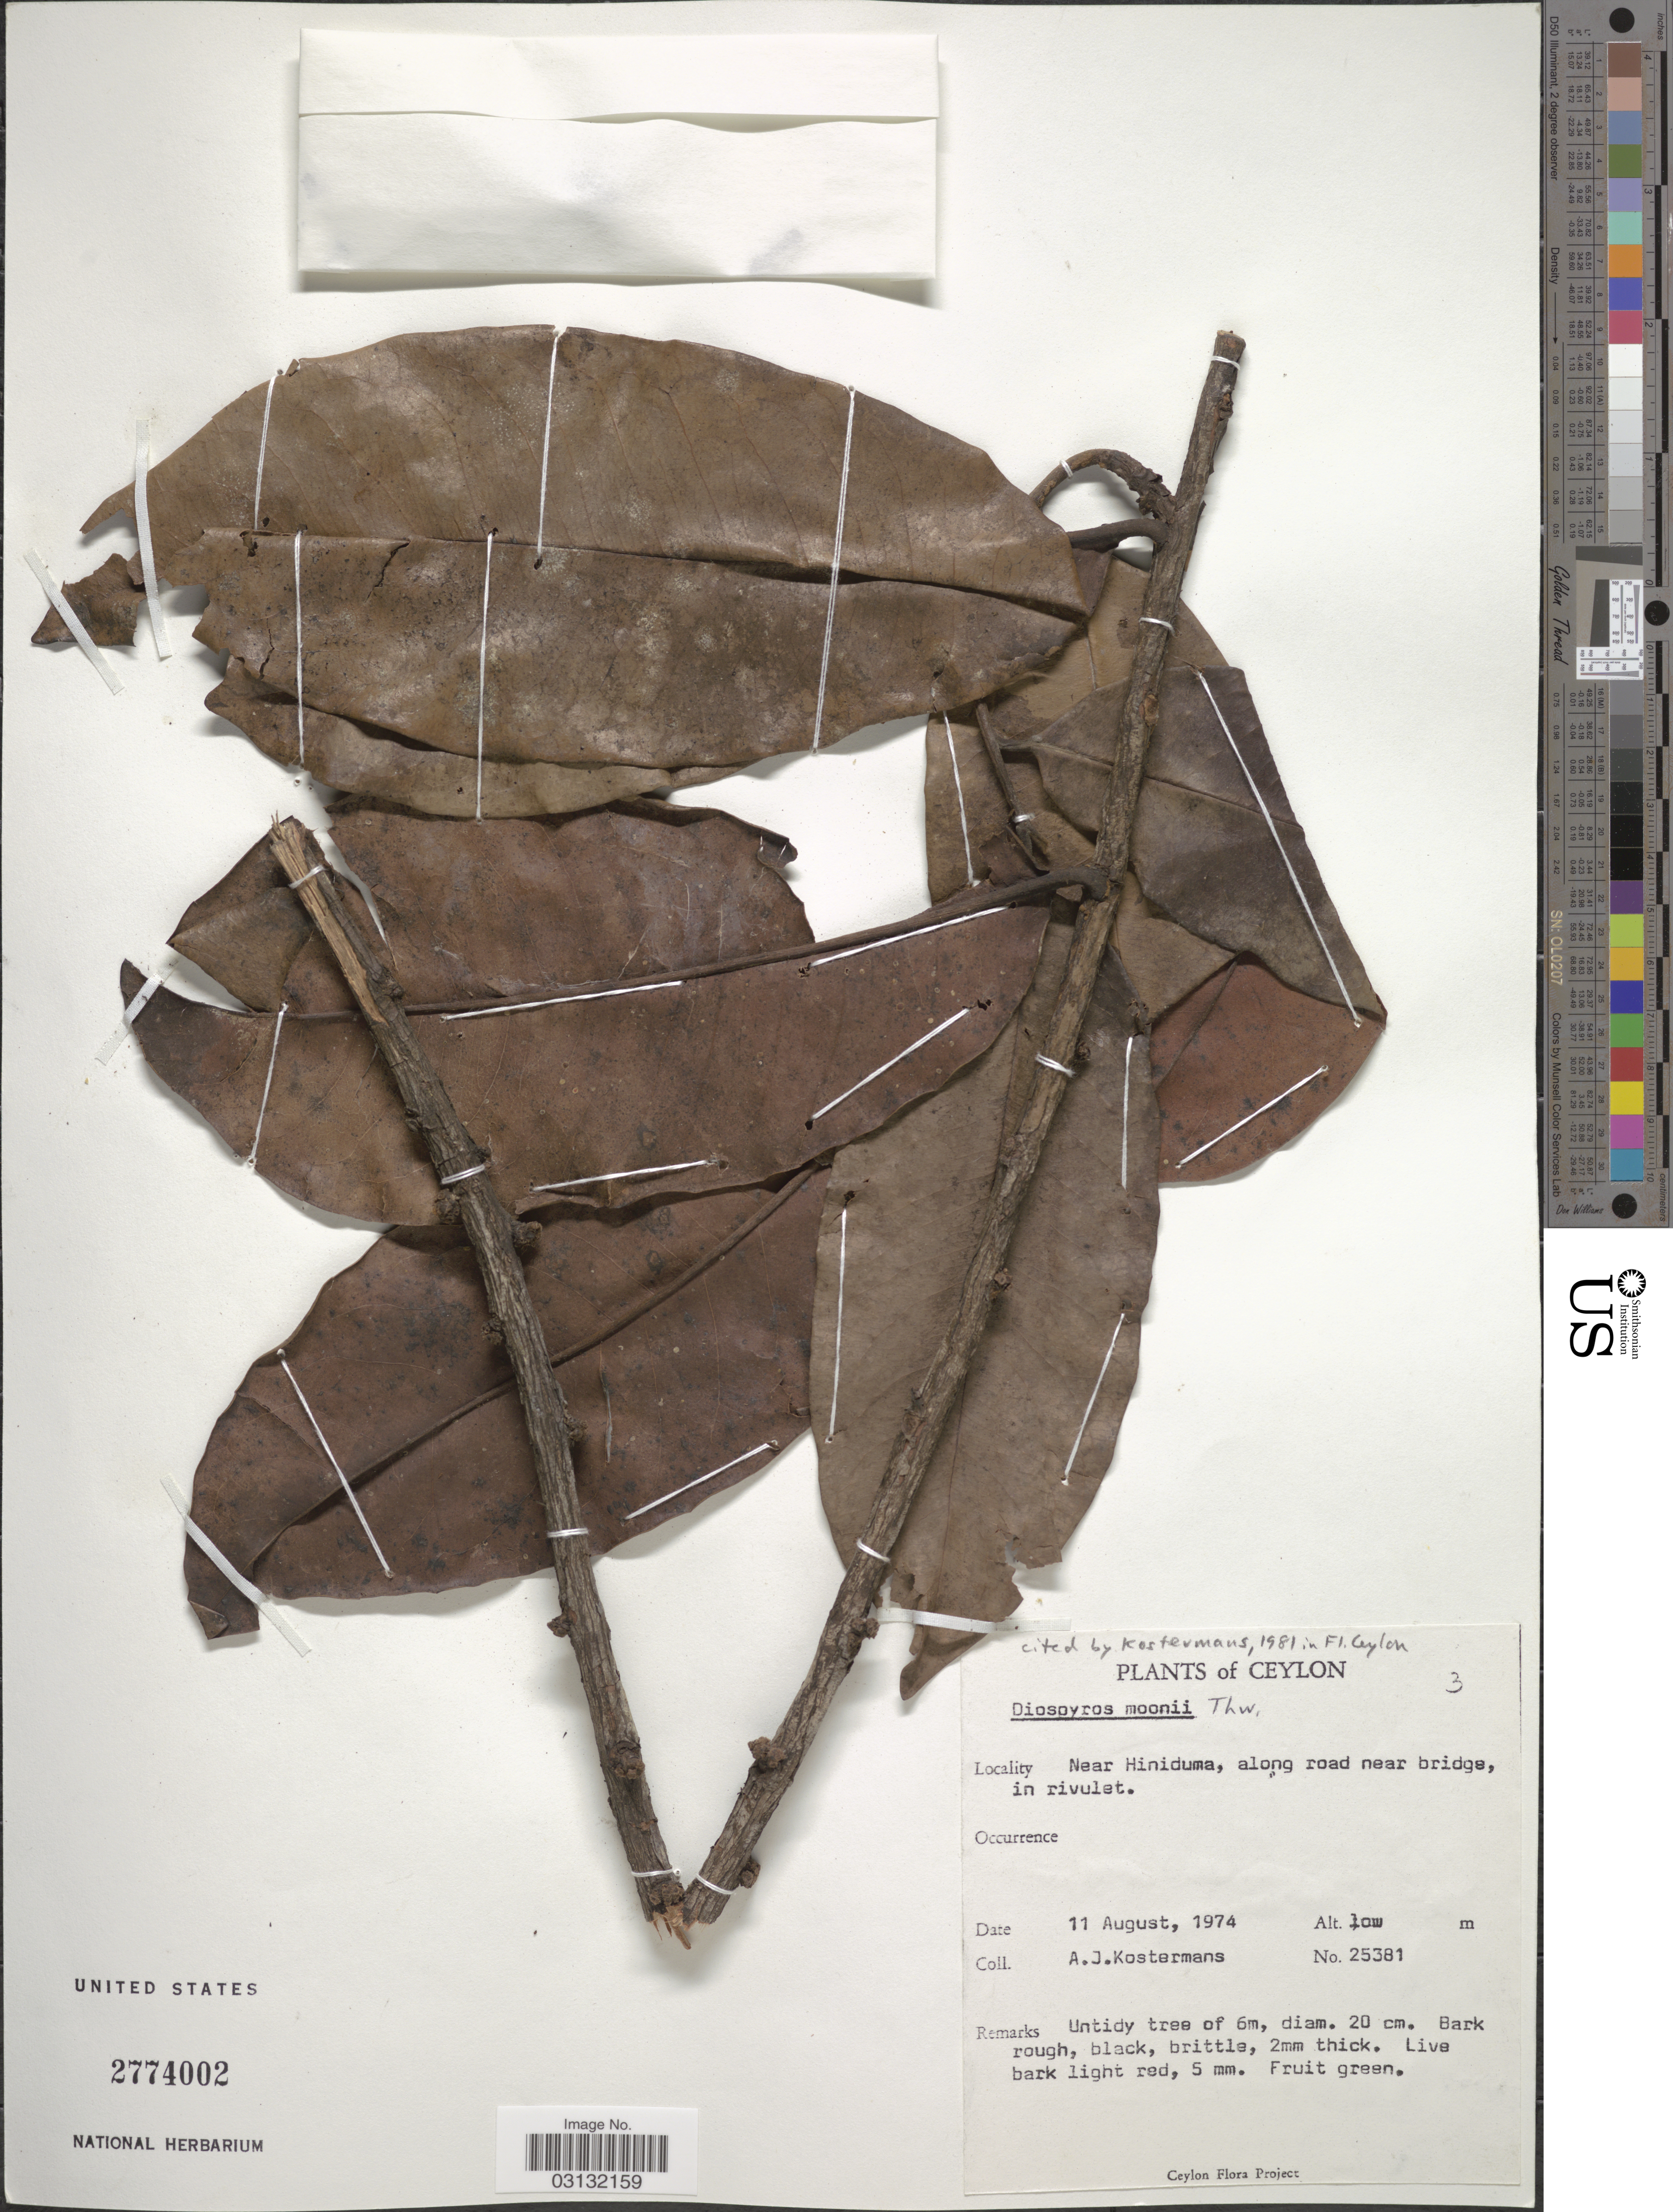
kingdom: Plantae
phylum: Tracheophyta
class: Magnoliopsida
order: Ericales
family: Ebenaceae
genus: Diospyros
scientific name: Diospyros moonii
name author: Thwaites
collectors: A. J. G. Kostermans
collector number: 25381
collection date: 1974-08-11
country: Sri Lanka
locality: Ceylon, Near Hiniduma, along road near bridge, in rivulet.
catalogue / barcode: US 2774002